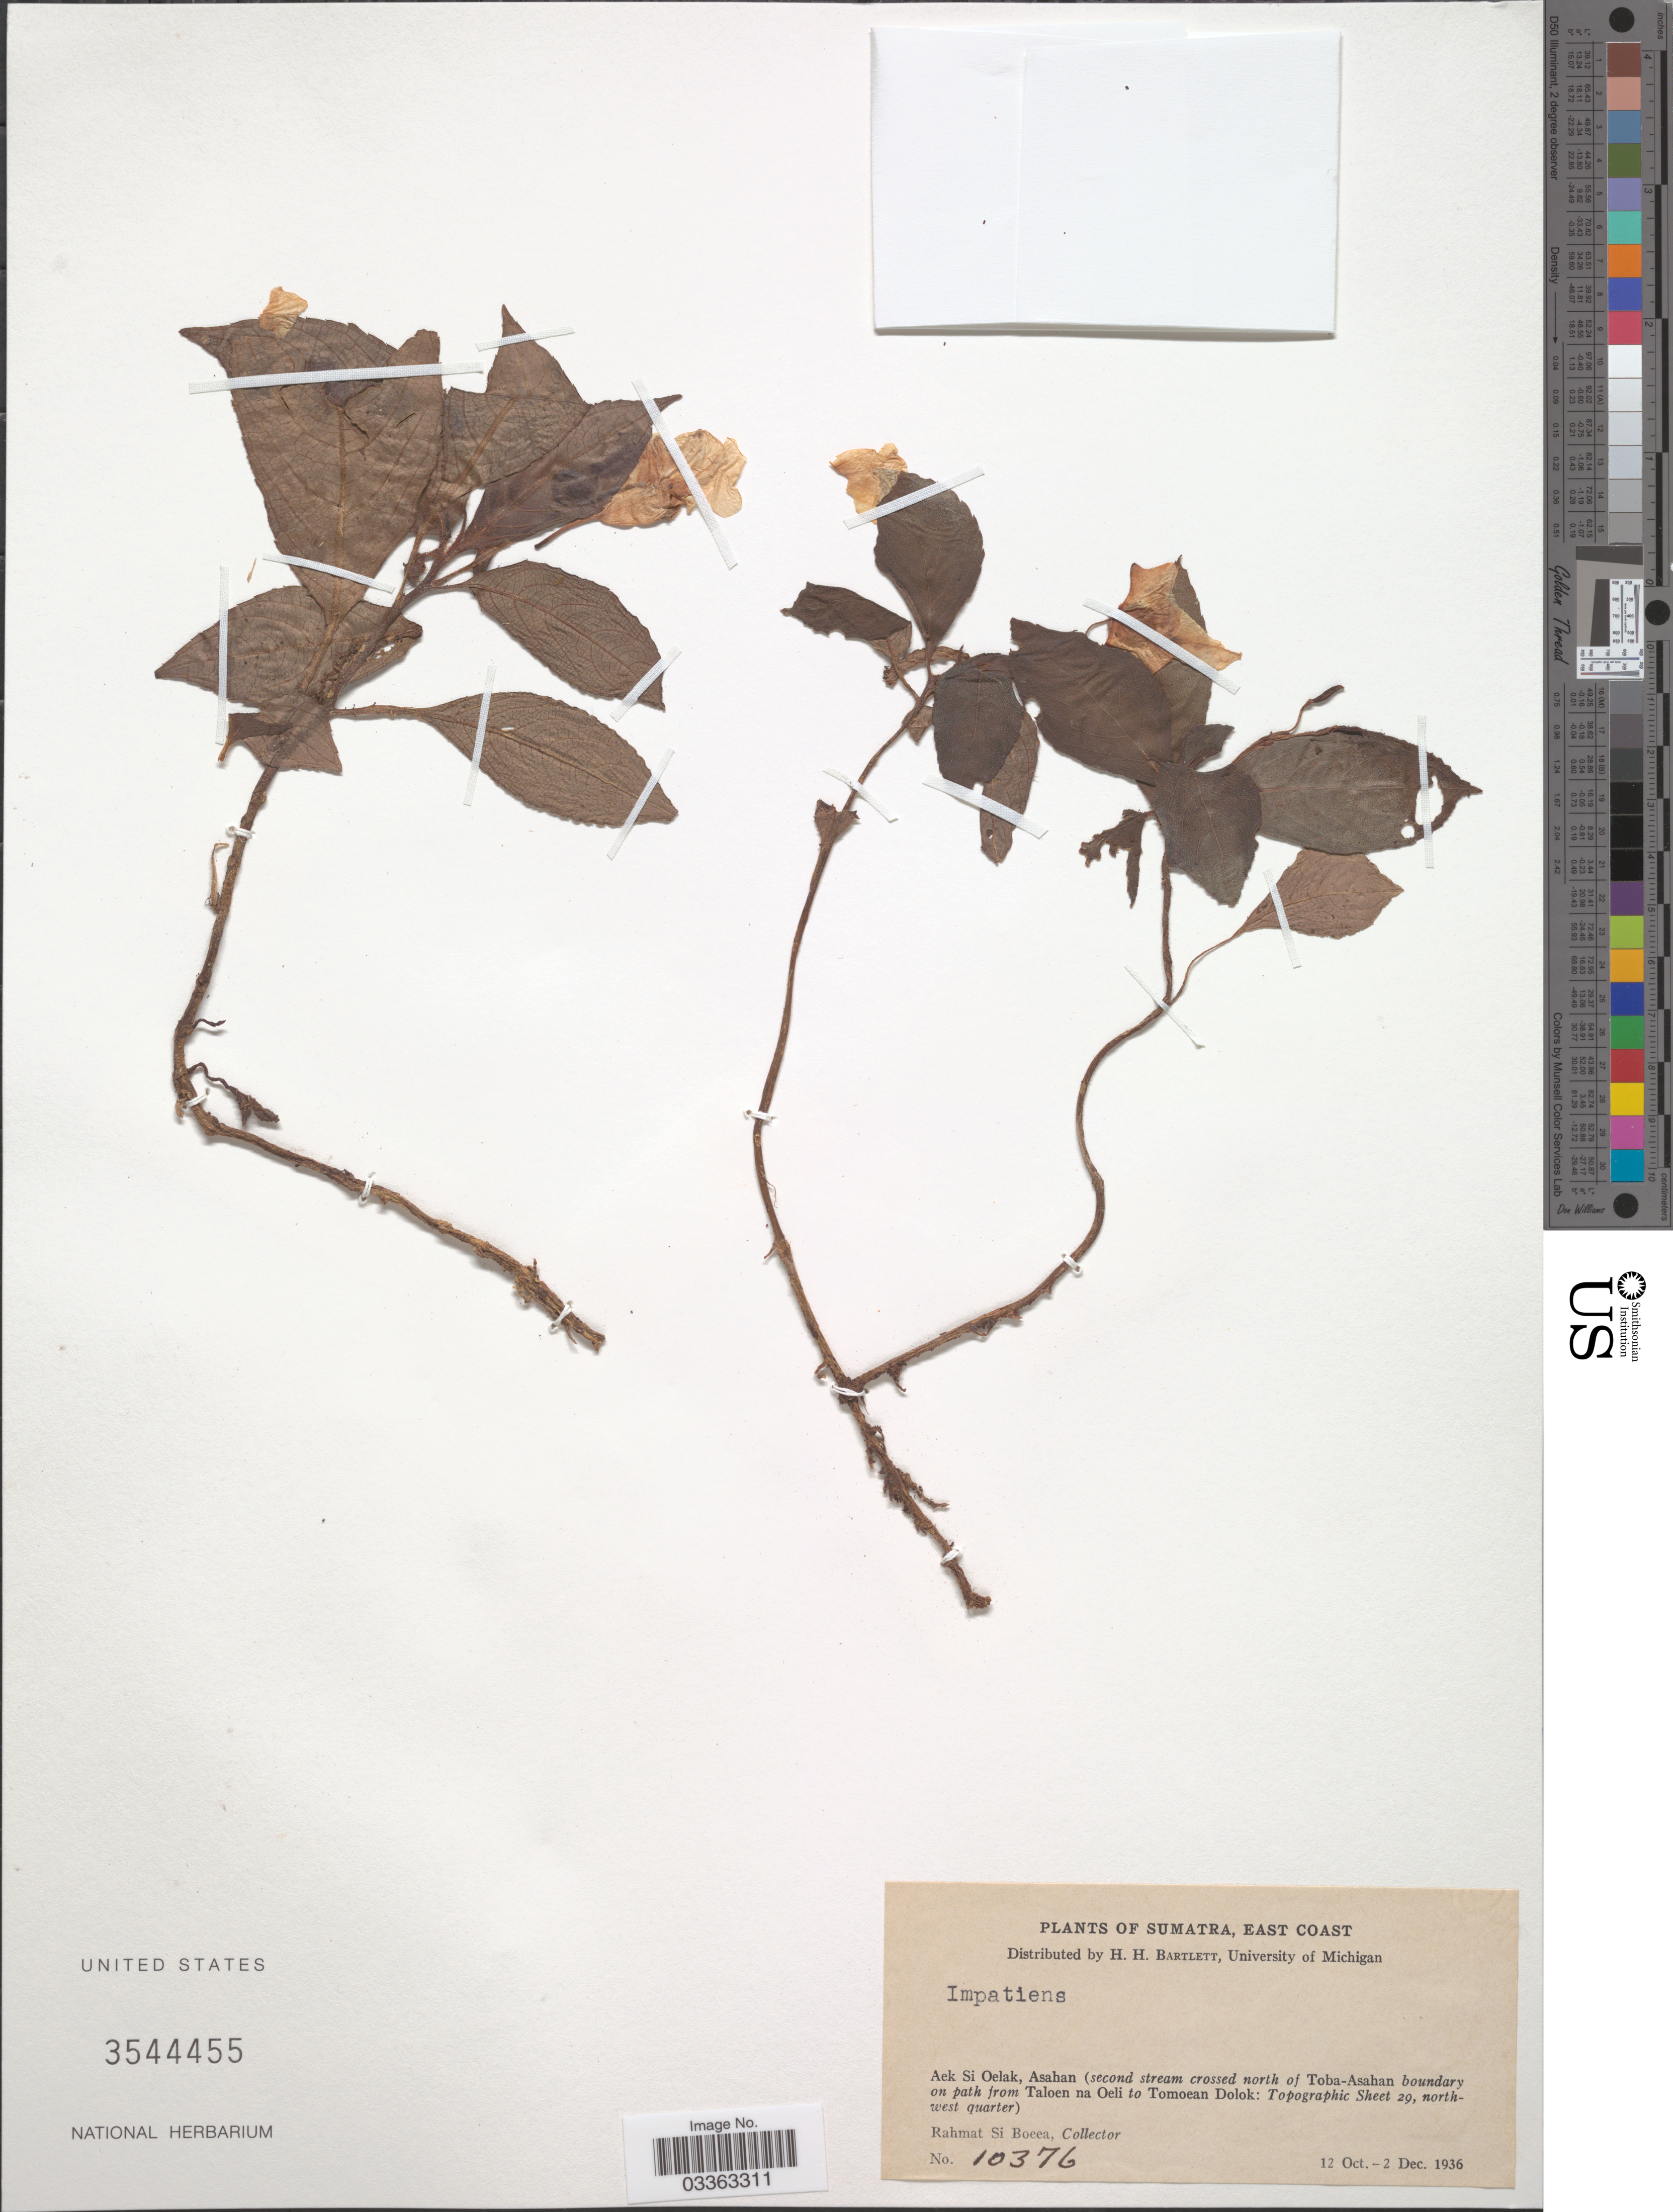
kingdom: Plantae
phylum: Tracheophyta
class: Magnoliopsida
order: Ericales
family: Balsaminaceae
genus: Impatiens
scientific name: Impatiens sp.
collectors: Rahmat Si Boeea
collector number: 10376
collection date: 1936-10-12/1936-12-02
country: Indonesia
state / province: Sumatra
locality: East Coast. Aek Si Oelak Asahan (second stream crossed north of Toba-Asahan boundary on path from Taloen na Oeli to Tomoean Dolok: Topographic Sheet 29, northwest quarter).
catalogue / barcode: US 3544455